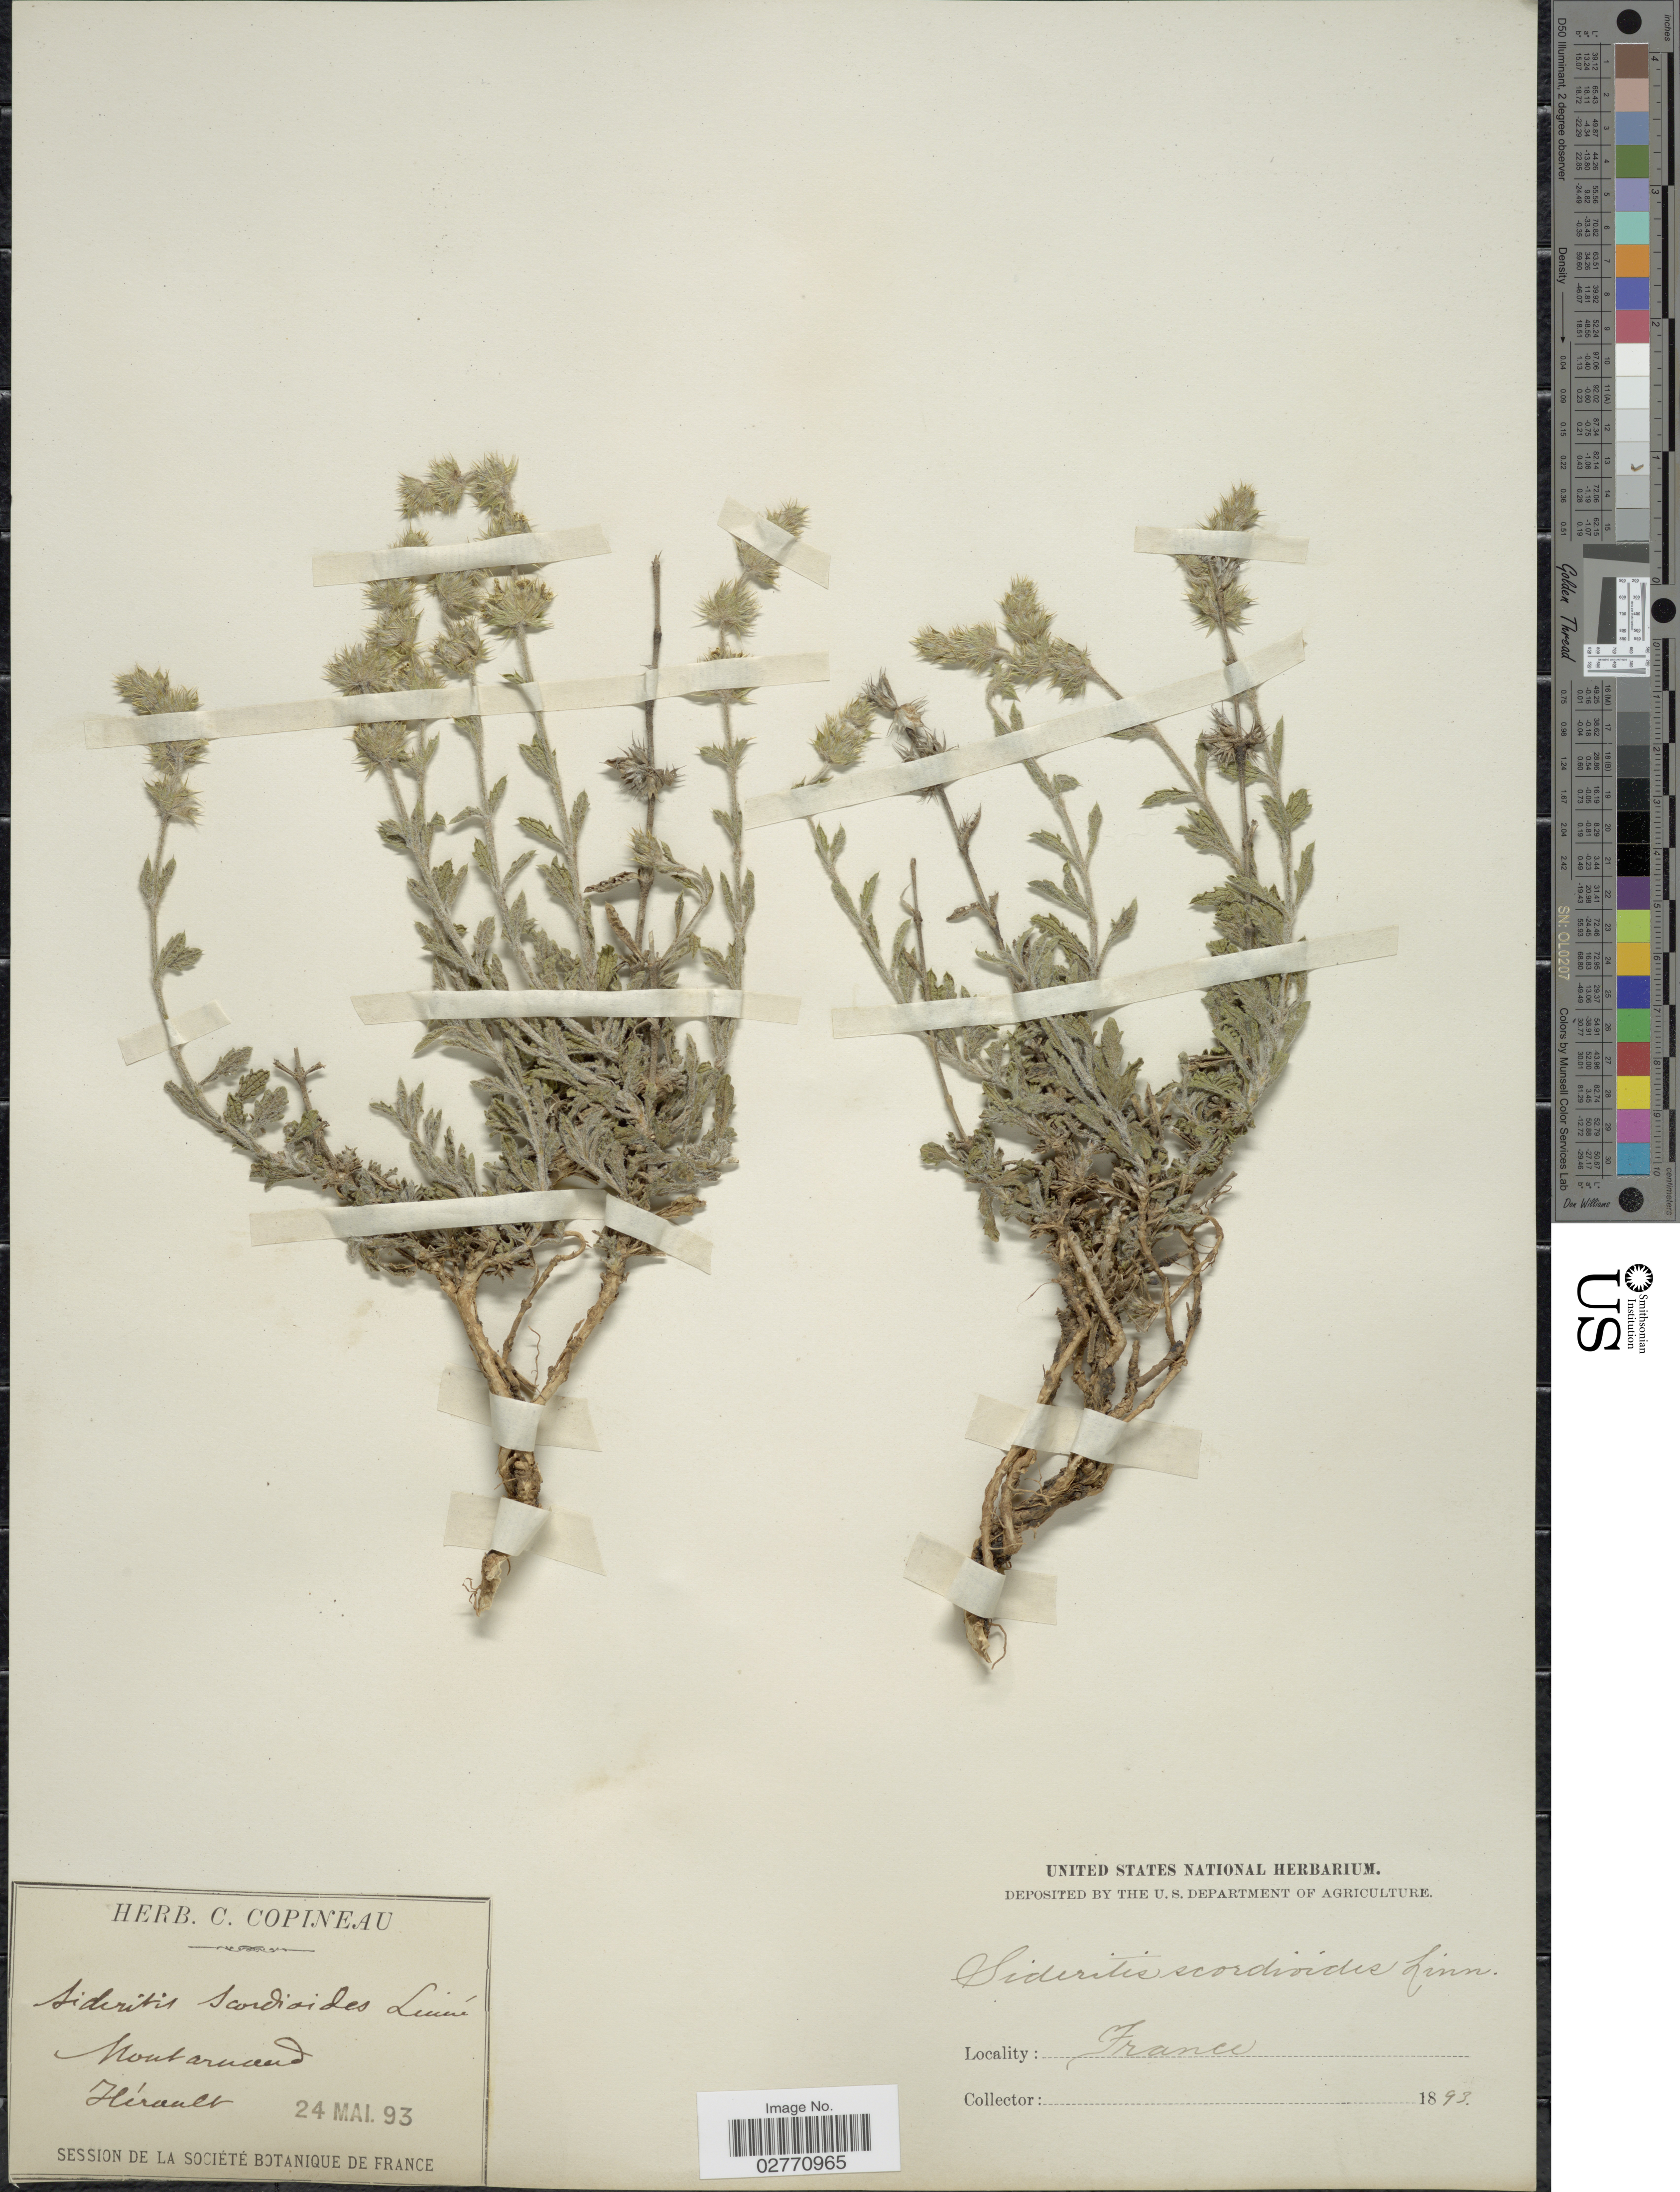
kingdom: Plantae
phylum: Tracheophyta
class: Magnoliopsida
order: Lamiales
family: Lamiaceae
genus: Sideritis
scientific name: Sideritis scordioides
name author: L.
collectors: ex herb. C. Copineau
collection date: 1893-05-24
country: France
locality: Montarnaud Hérault.